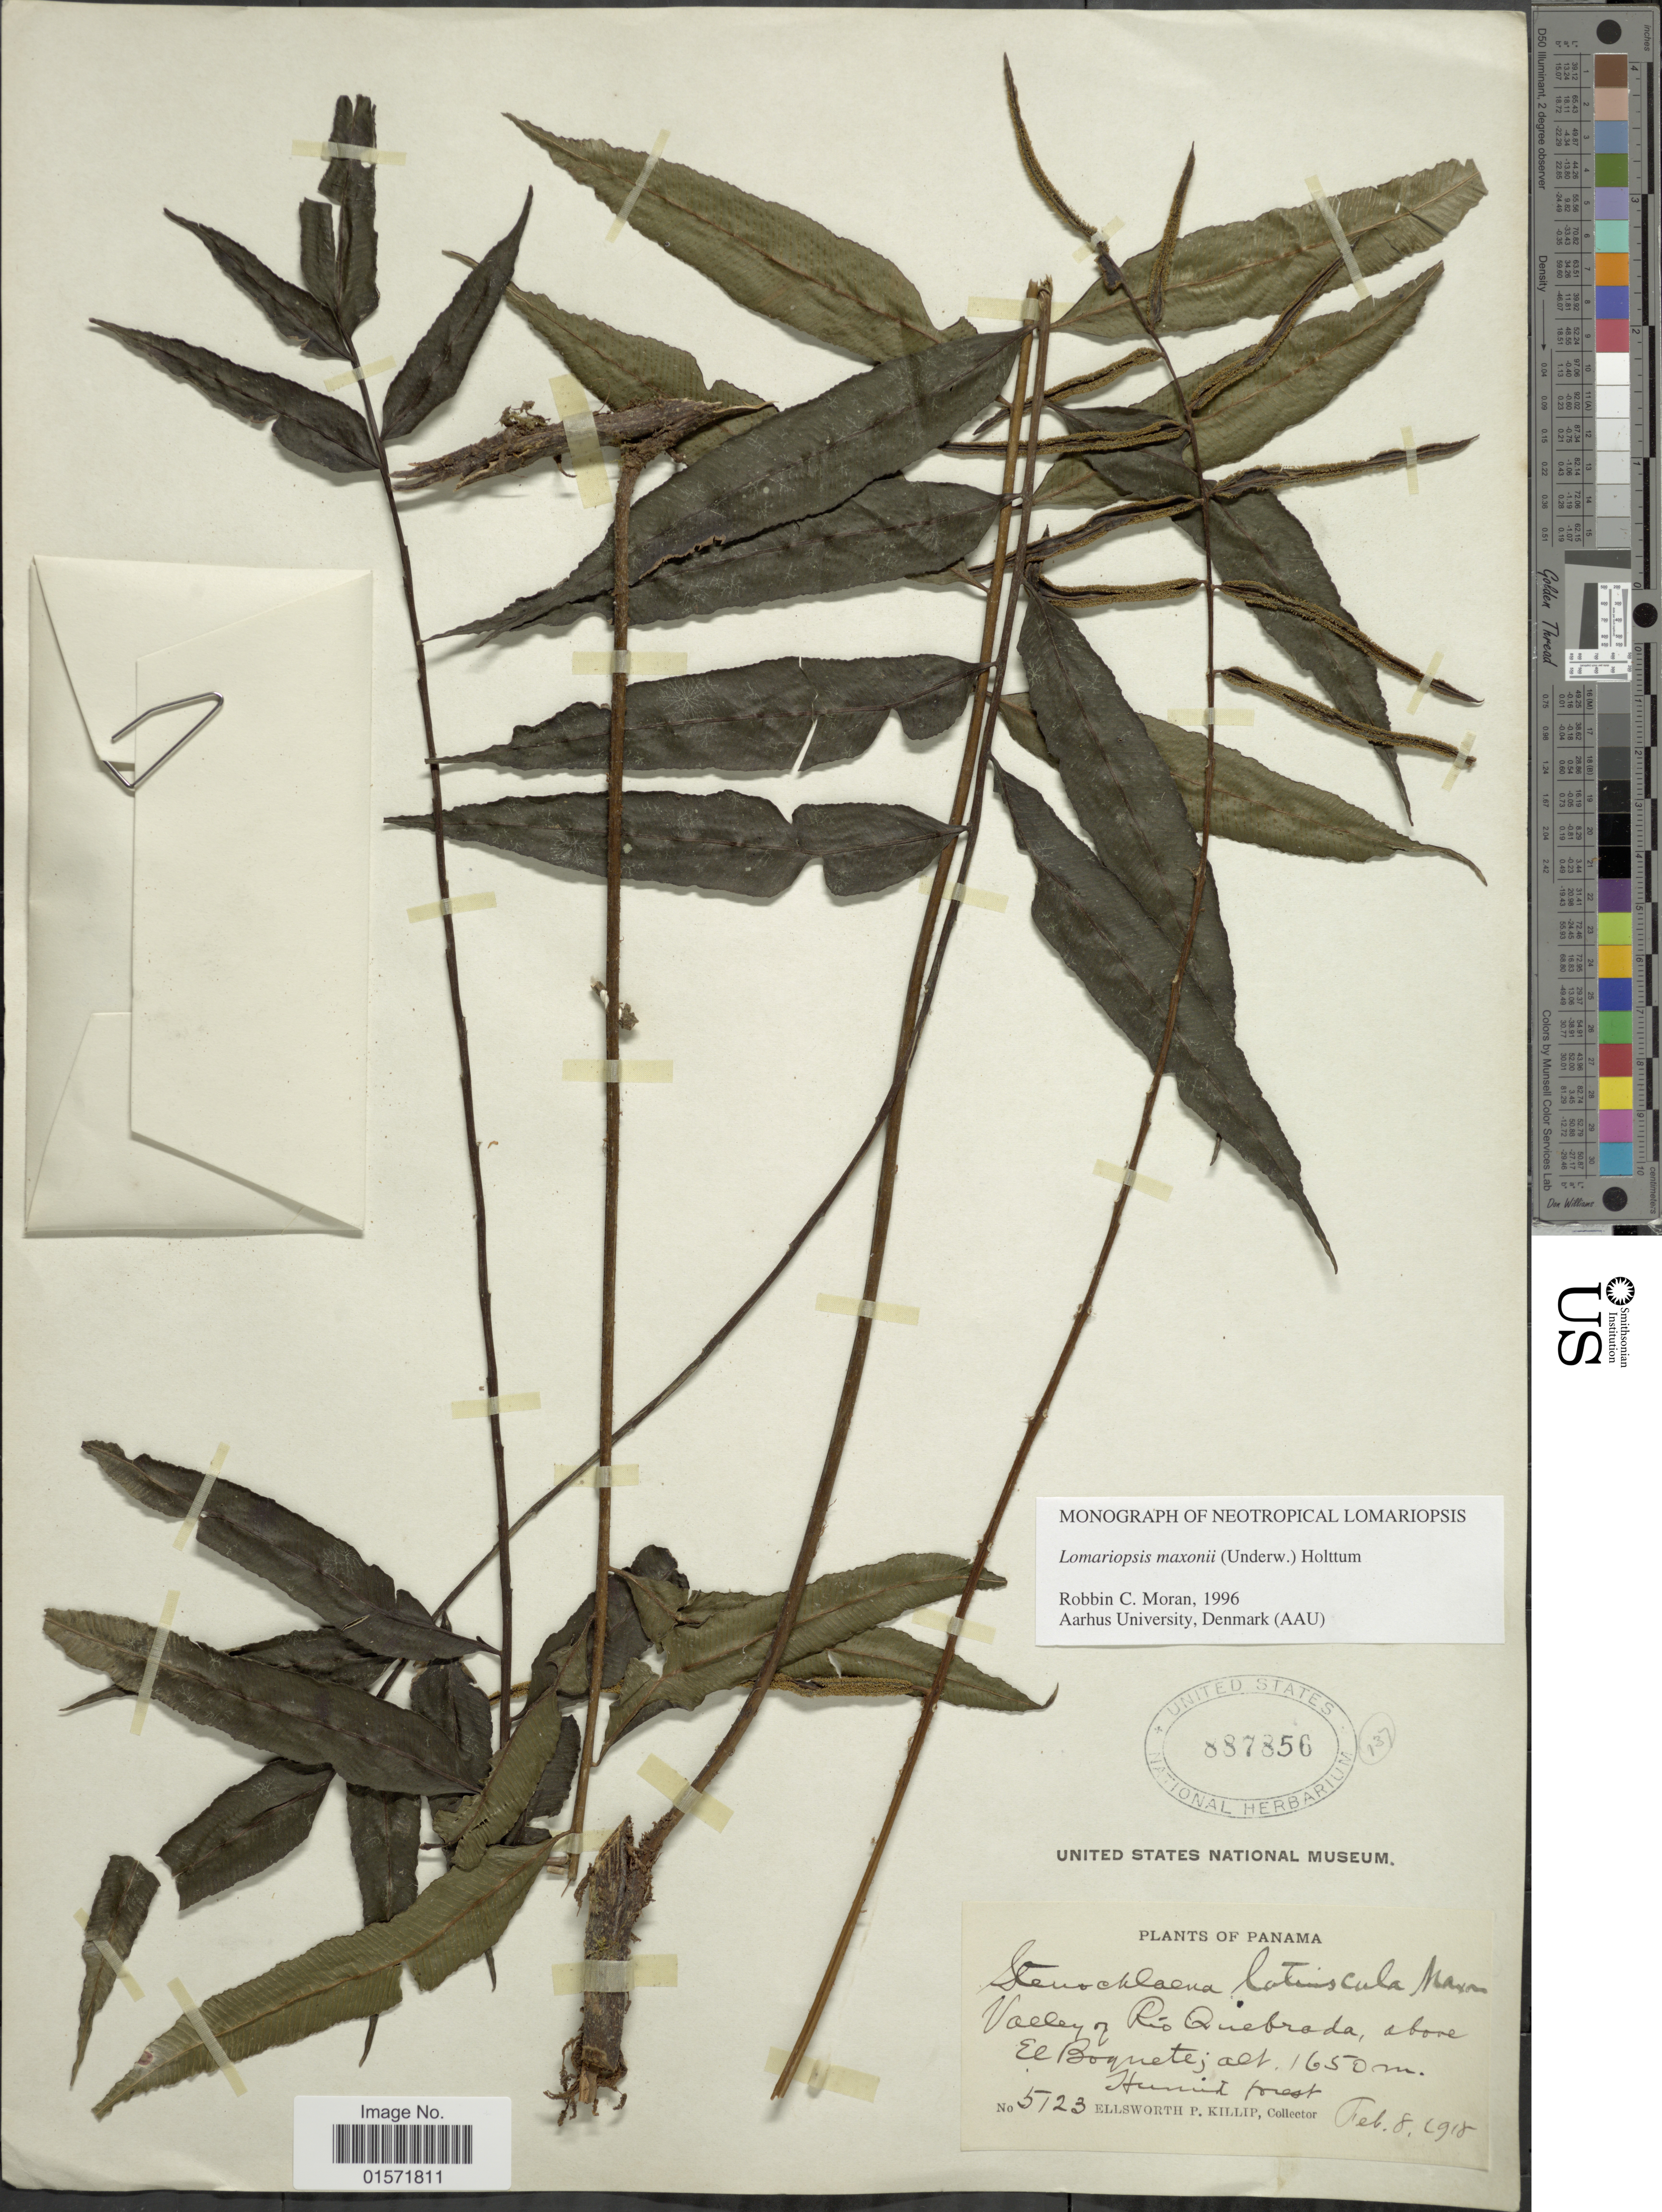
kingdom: Plantae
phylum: Tracheophyta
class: Polypodiopsida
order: Polypodiales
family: Lomariopsidaceae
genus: Lomariopsis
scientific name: Lomariopsis latiuscula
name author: (Maxon) Holttum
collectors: E. P. Killip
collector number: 5123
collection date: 1918-02-08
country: Panama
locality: Valley of Río Quebrada, above El Boquete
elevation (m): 1650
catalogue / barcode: US 887856